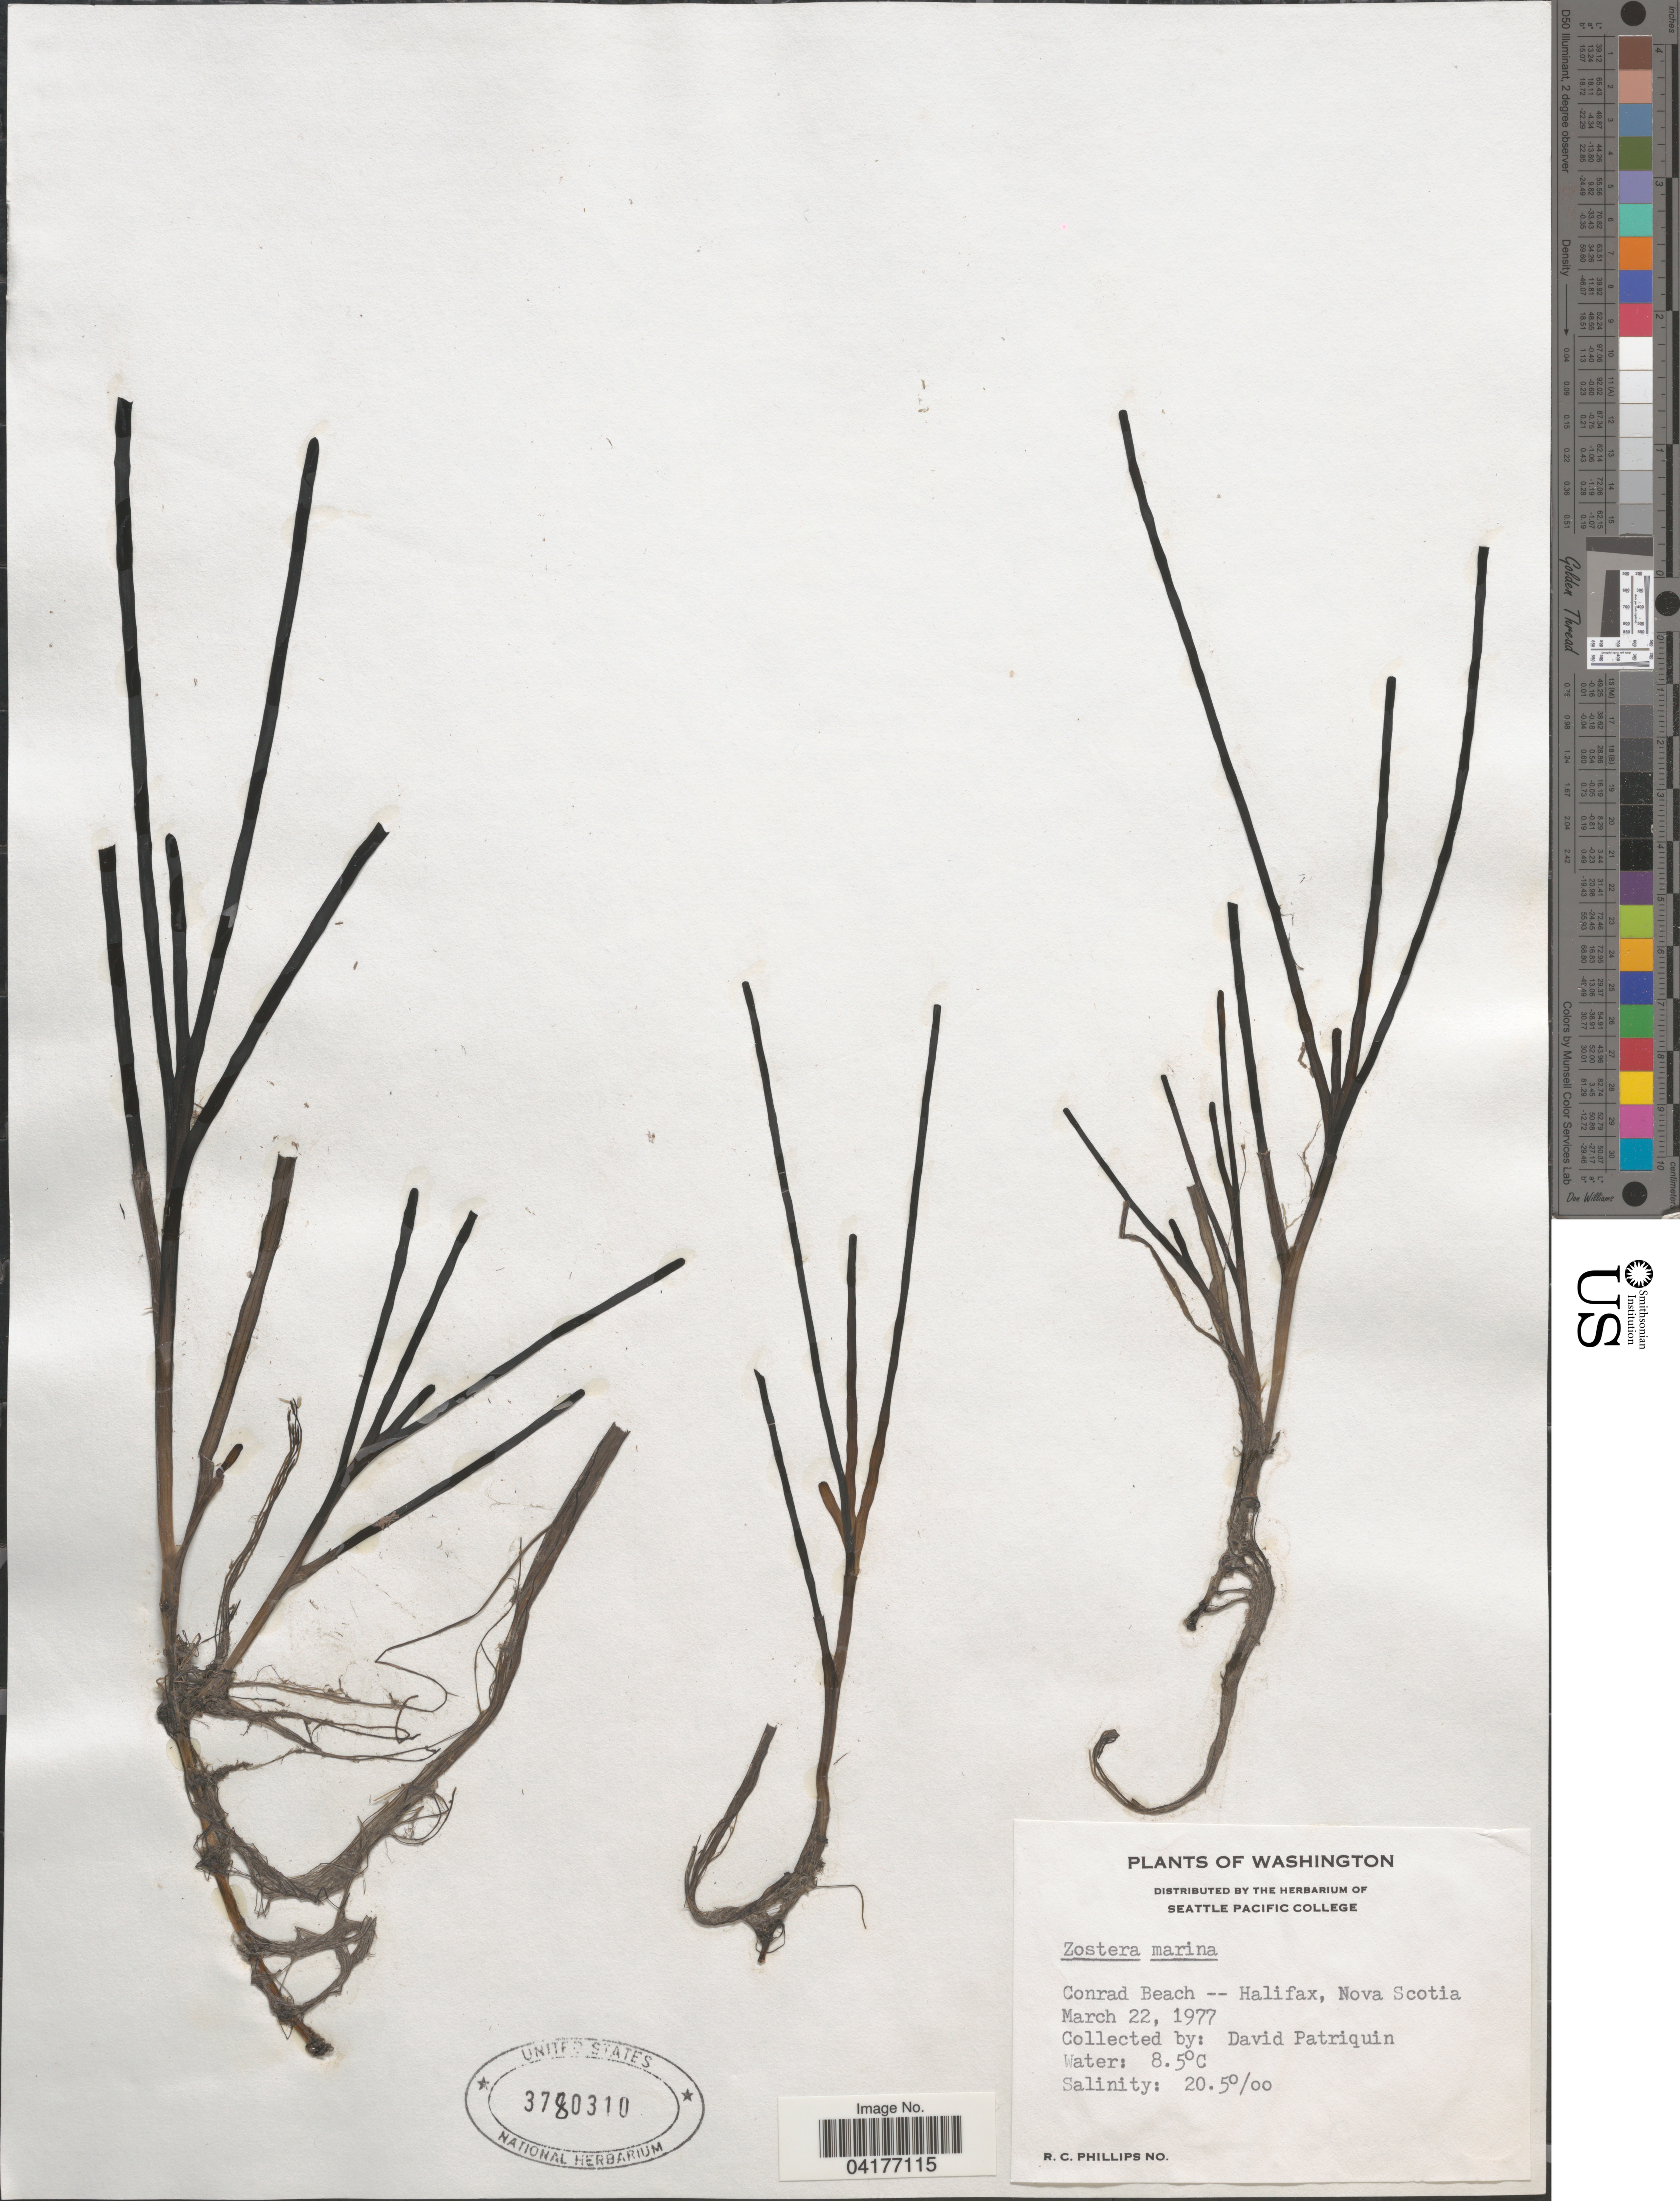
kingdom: Plantae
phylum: Tracheophyta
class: Liliopsida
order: Alismatales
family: Zosteraceae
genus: Zostera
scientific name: Zostera marina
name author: L.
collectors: D. Patriquin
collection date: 1977-03-22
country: Canada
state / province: Nova Scotia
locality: Conrad Beach -- Halifax.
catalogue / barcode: US 3780310